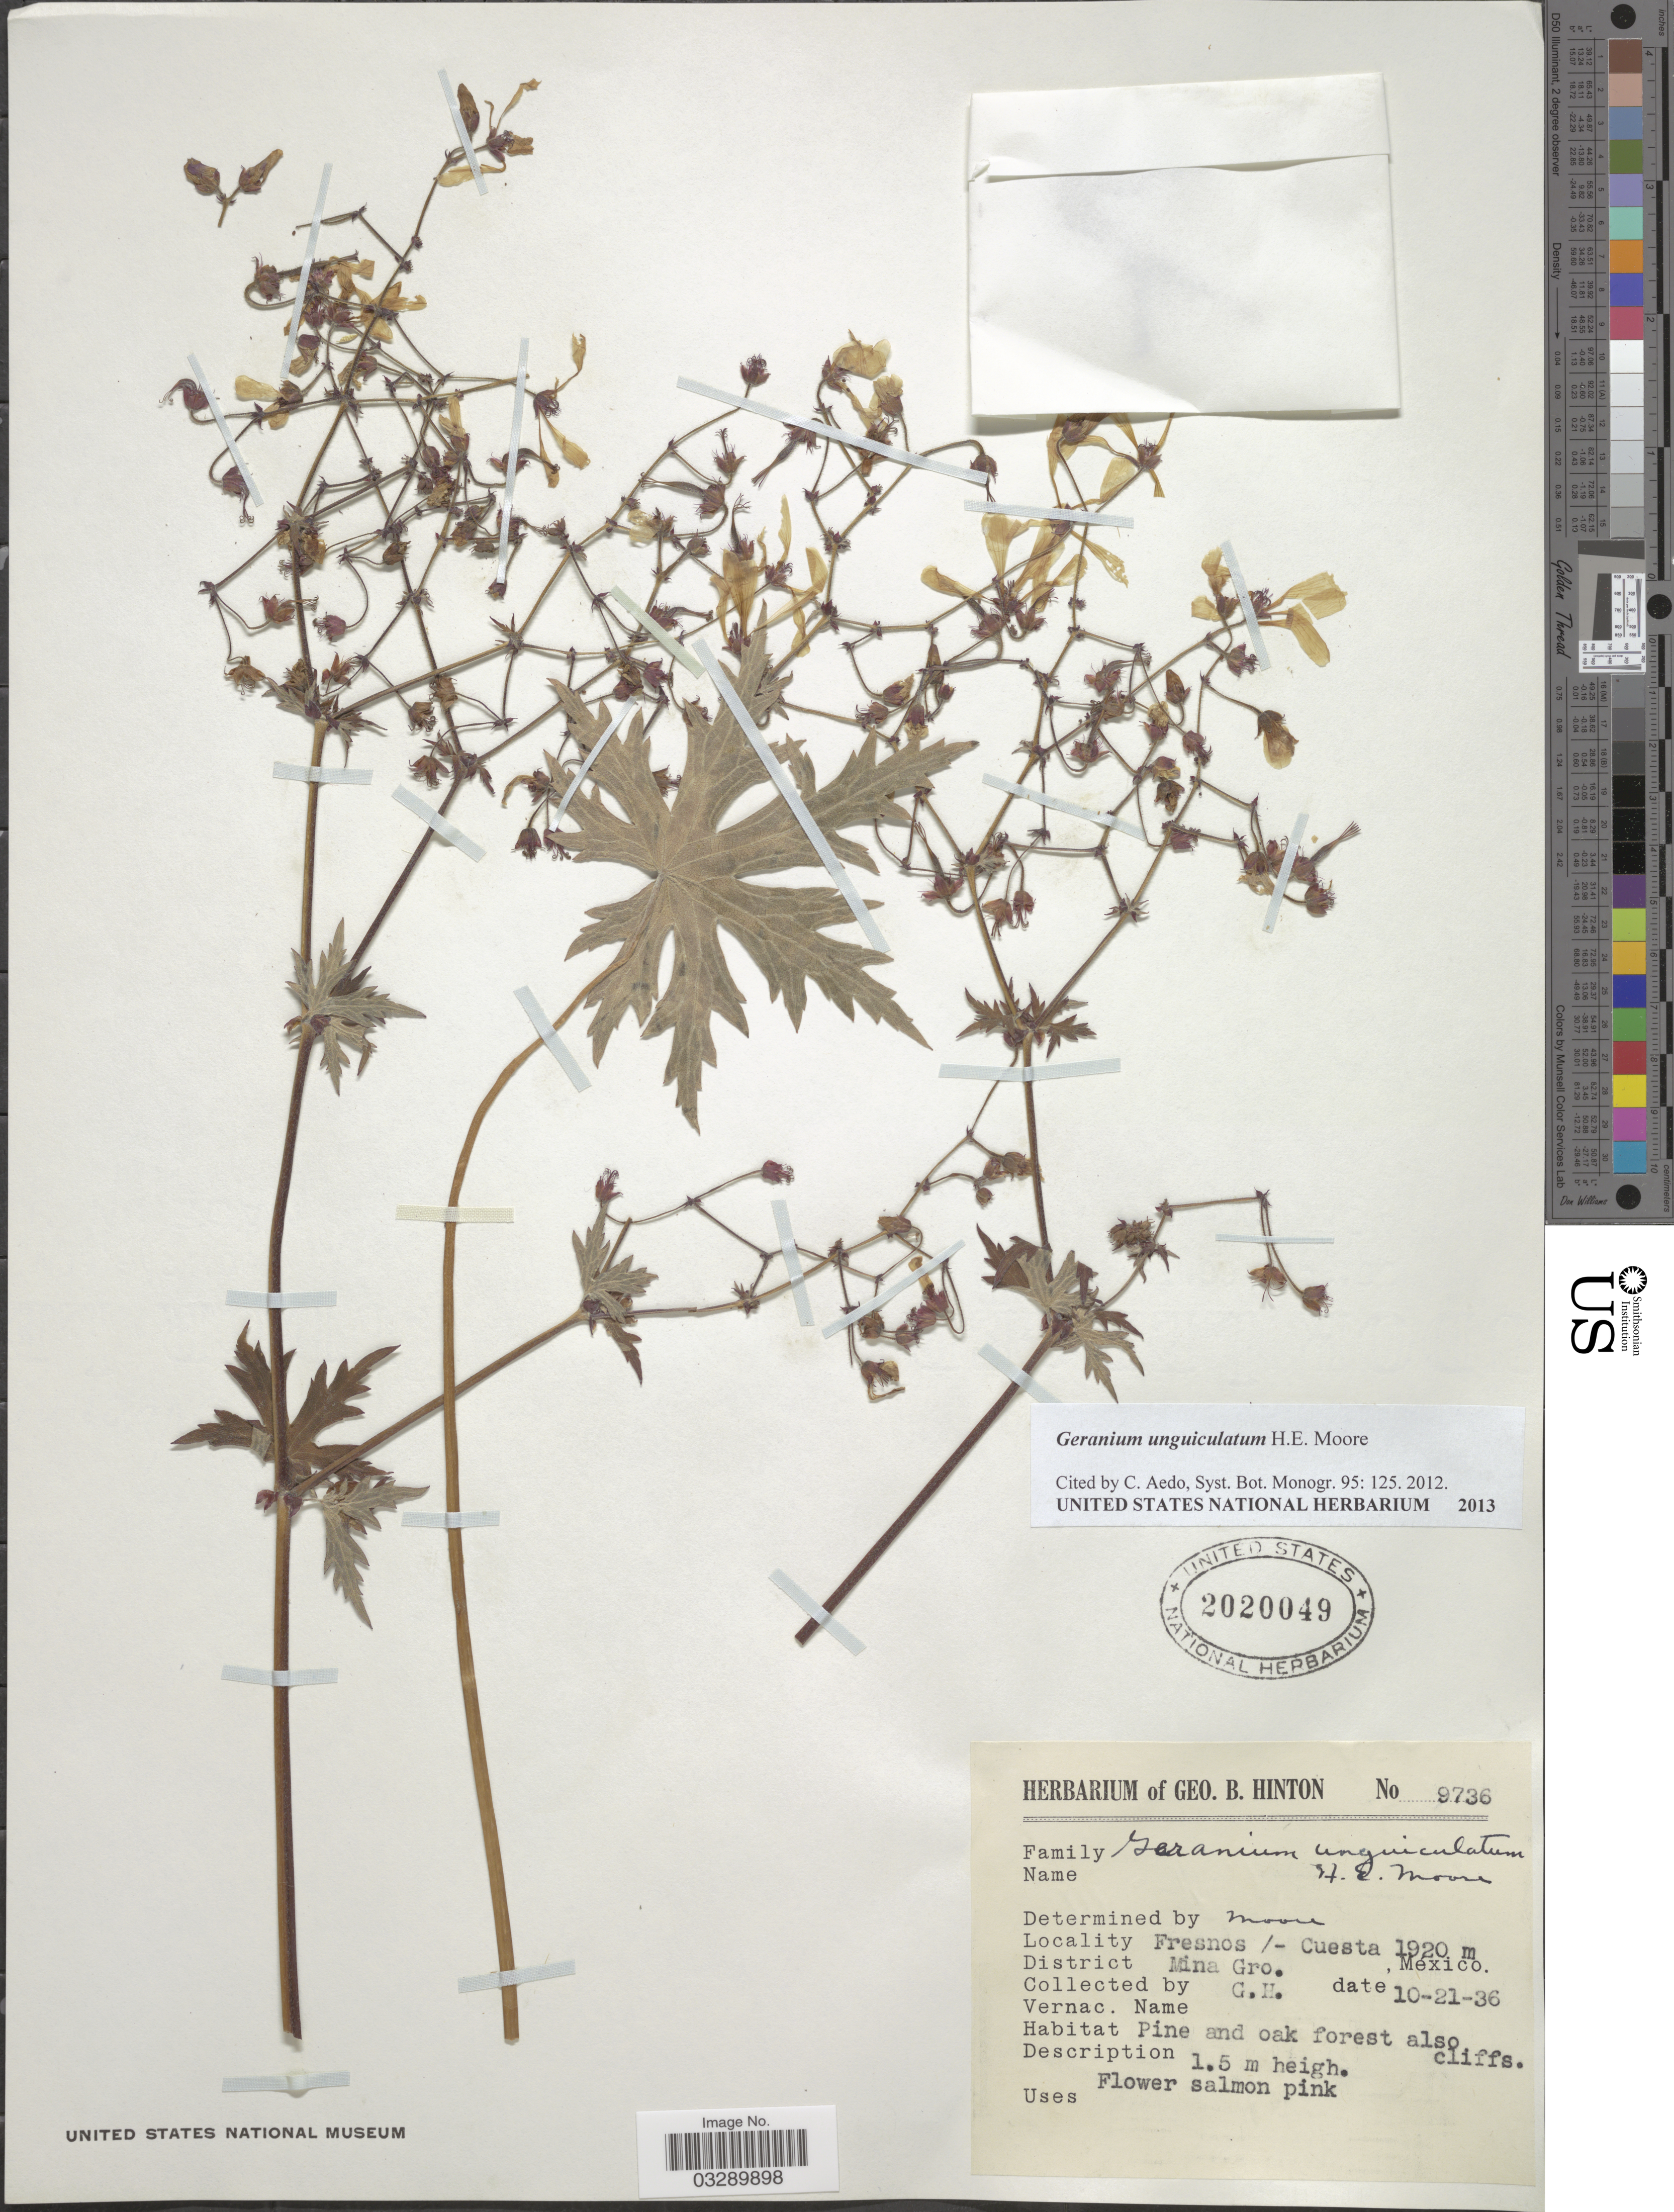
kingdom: Plantae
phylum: Tracheophyta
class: Magnoliopsida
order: Geraniales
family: Geraniaceae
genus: Geranium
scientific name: Geranium unguiculatum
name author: H.E. Moore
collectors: G. B. Hinton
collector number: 9736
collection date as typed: Transcribed d/m/y: 21/10/36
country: Mexico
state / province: Guerrero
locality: Fresnos/ - Cuesta. District Mina Gro.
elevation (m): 1920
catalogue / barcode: US 2020049